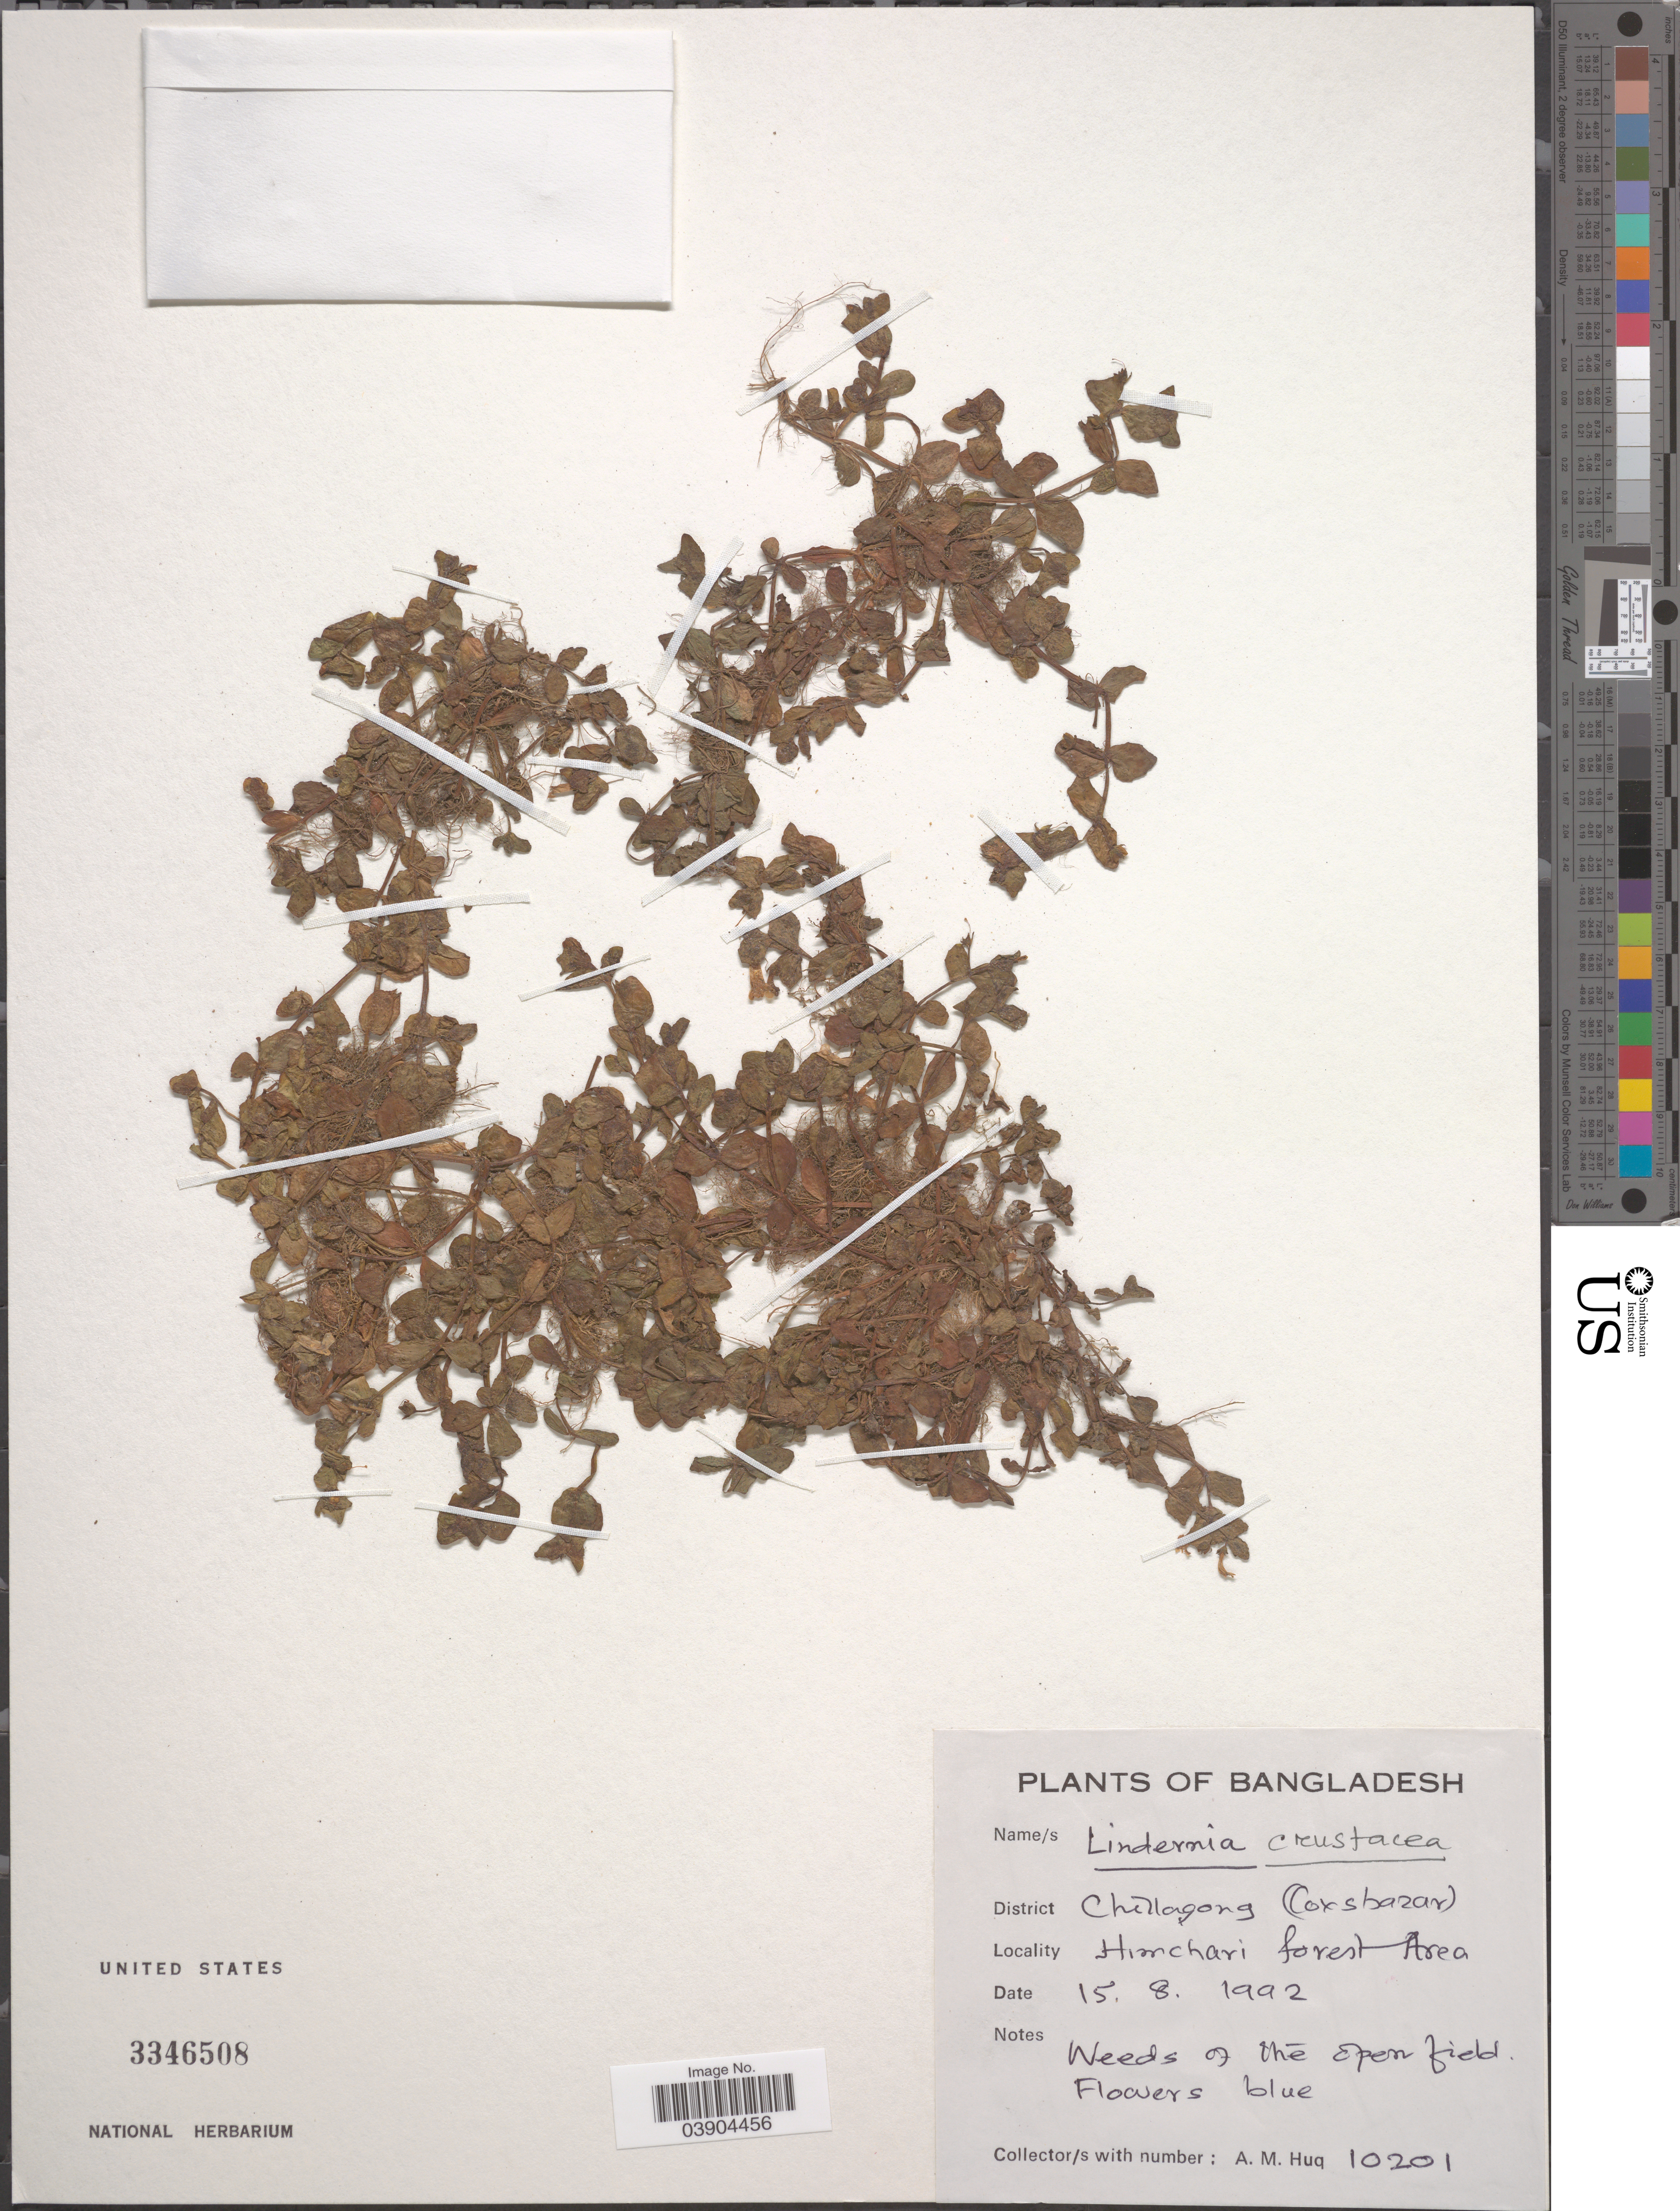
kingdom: Plantae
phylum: Tracheophyta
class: Magnoliopsida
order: Lamiales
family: Linderniaceae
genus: Lindernia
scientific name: Lindernia crustacea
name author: (L.) F. Muell.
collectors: A. M. Huq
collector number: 10201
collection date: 1992-08-15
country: Bangladesh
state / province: Chittagong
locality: District Chittagong (Coxsbazar). Himchari forest Area.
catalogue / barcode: US 3346508